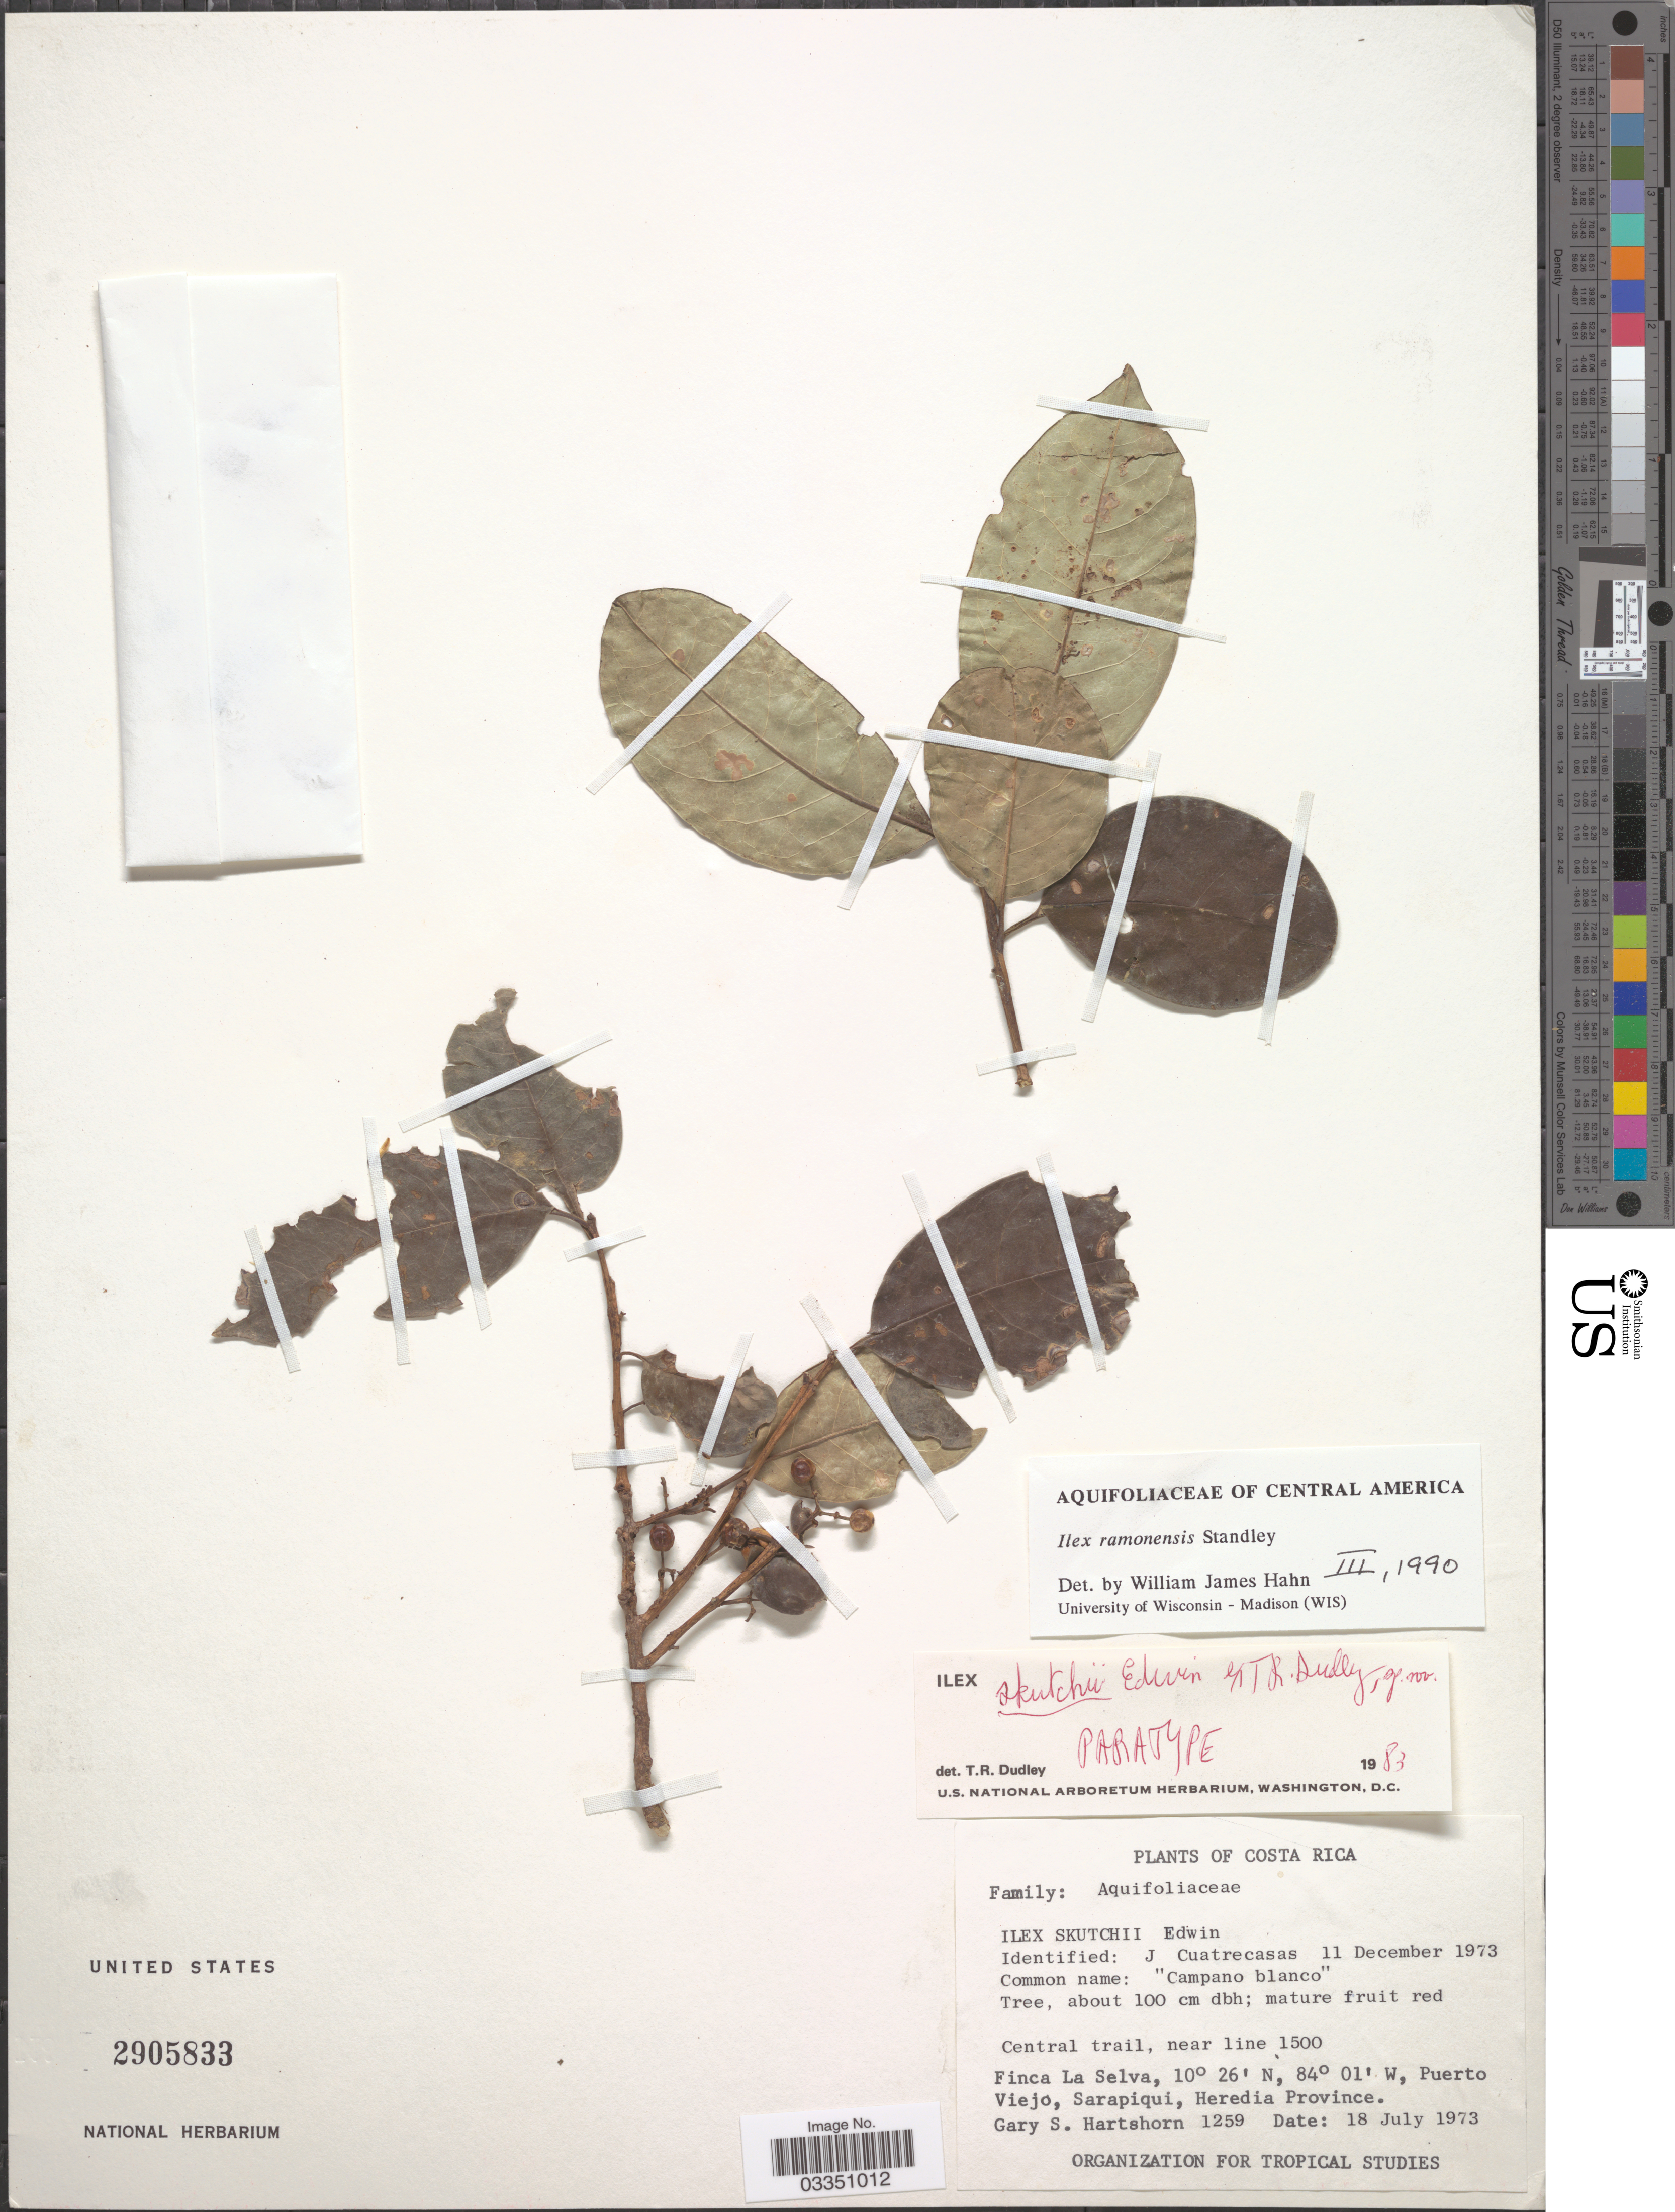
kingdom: Plantae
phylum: Tracheophyta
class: Magnoliopsida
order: Aquifoliales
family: Aquifoliaceae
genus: Ilex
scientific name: Ilex ramonensis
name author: Standl.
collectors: G. Hartshorn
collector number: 1259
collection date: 1973-07-18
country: Costa Rica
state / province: Heredia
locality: Central trail, near line 1500. Finca La Selva, Puerto Viejo, Sarapiqui.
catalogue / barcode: US 2905833